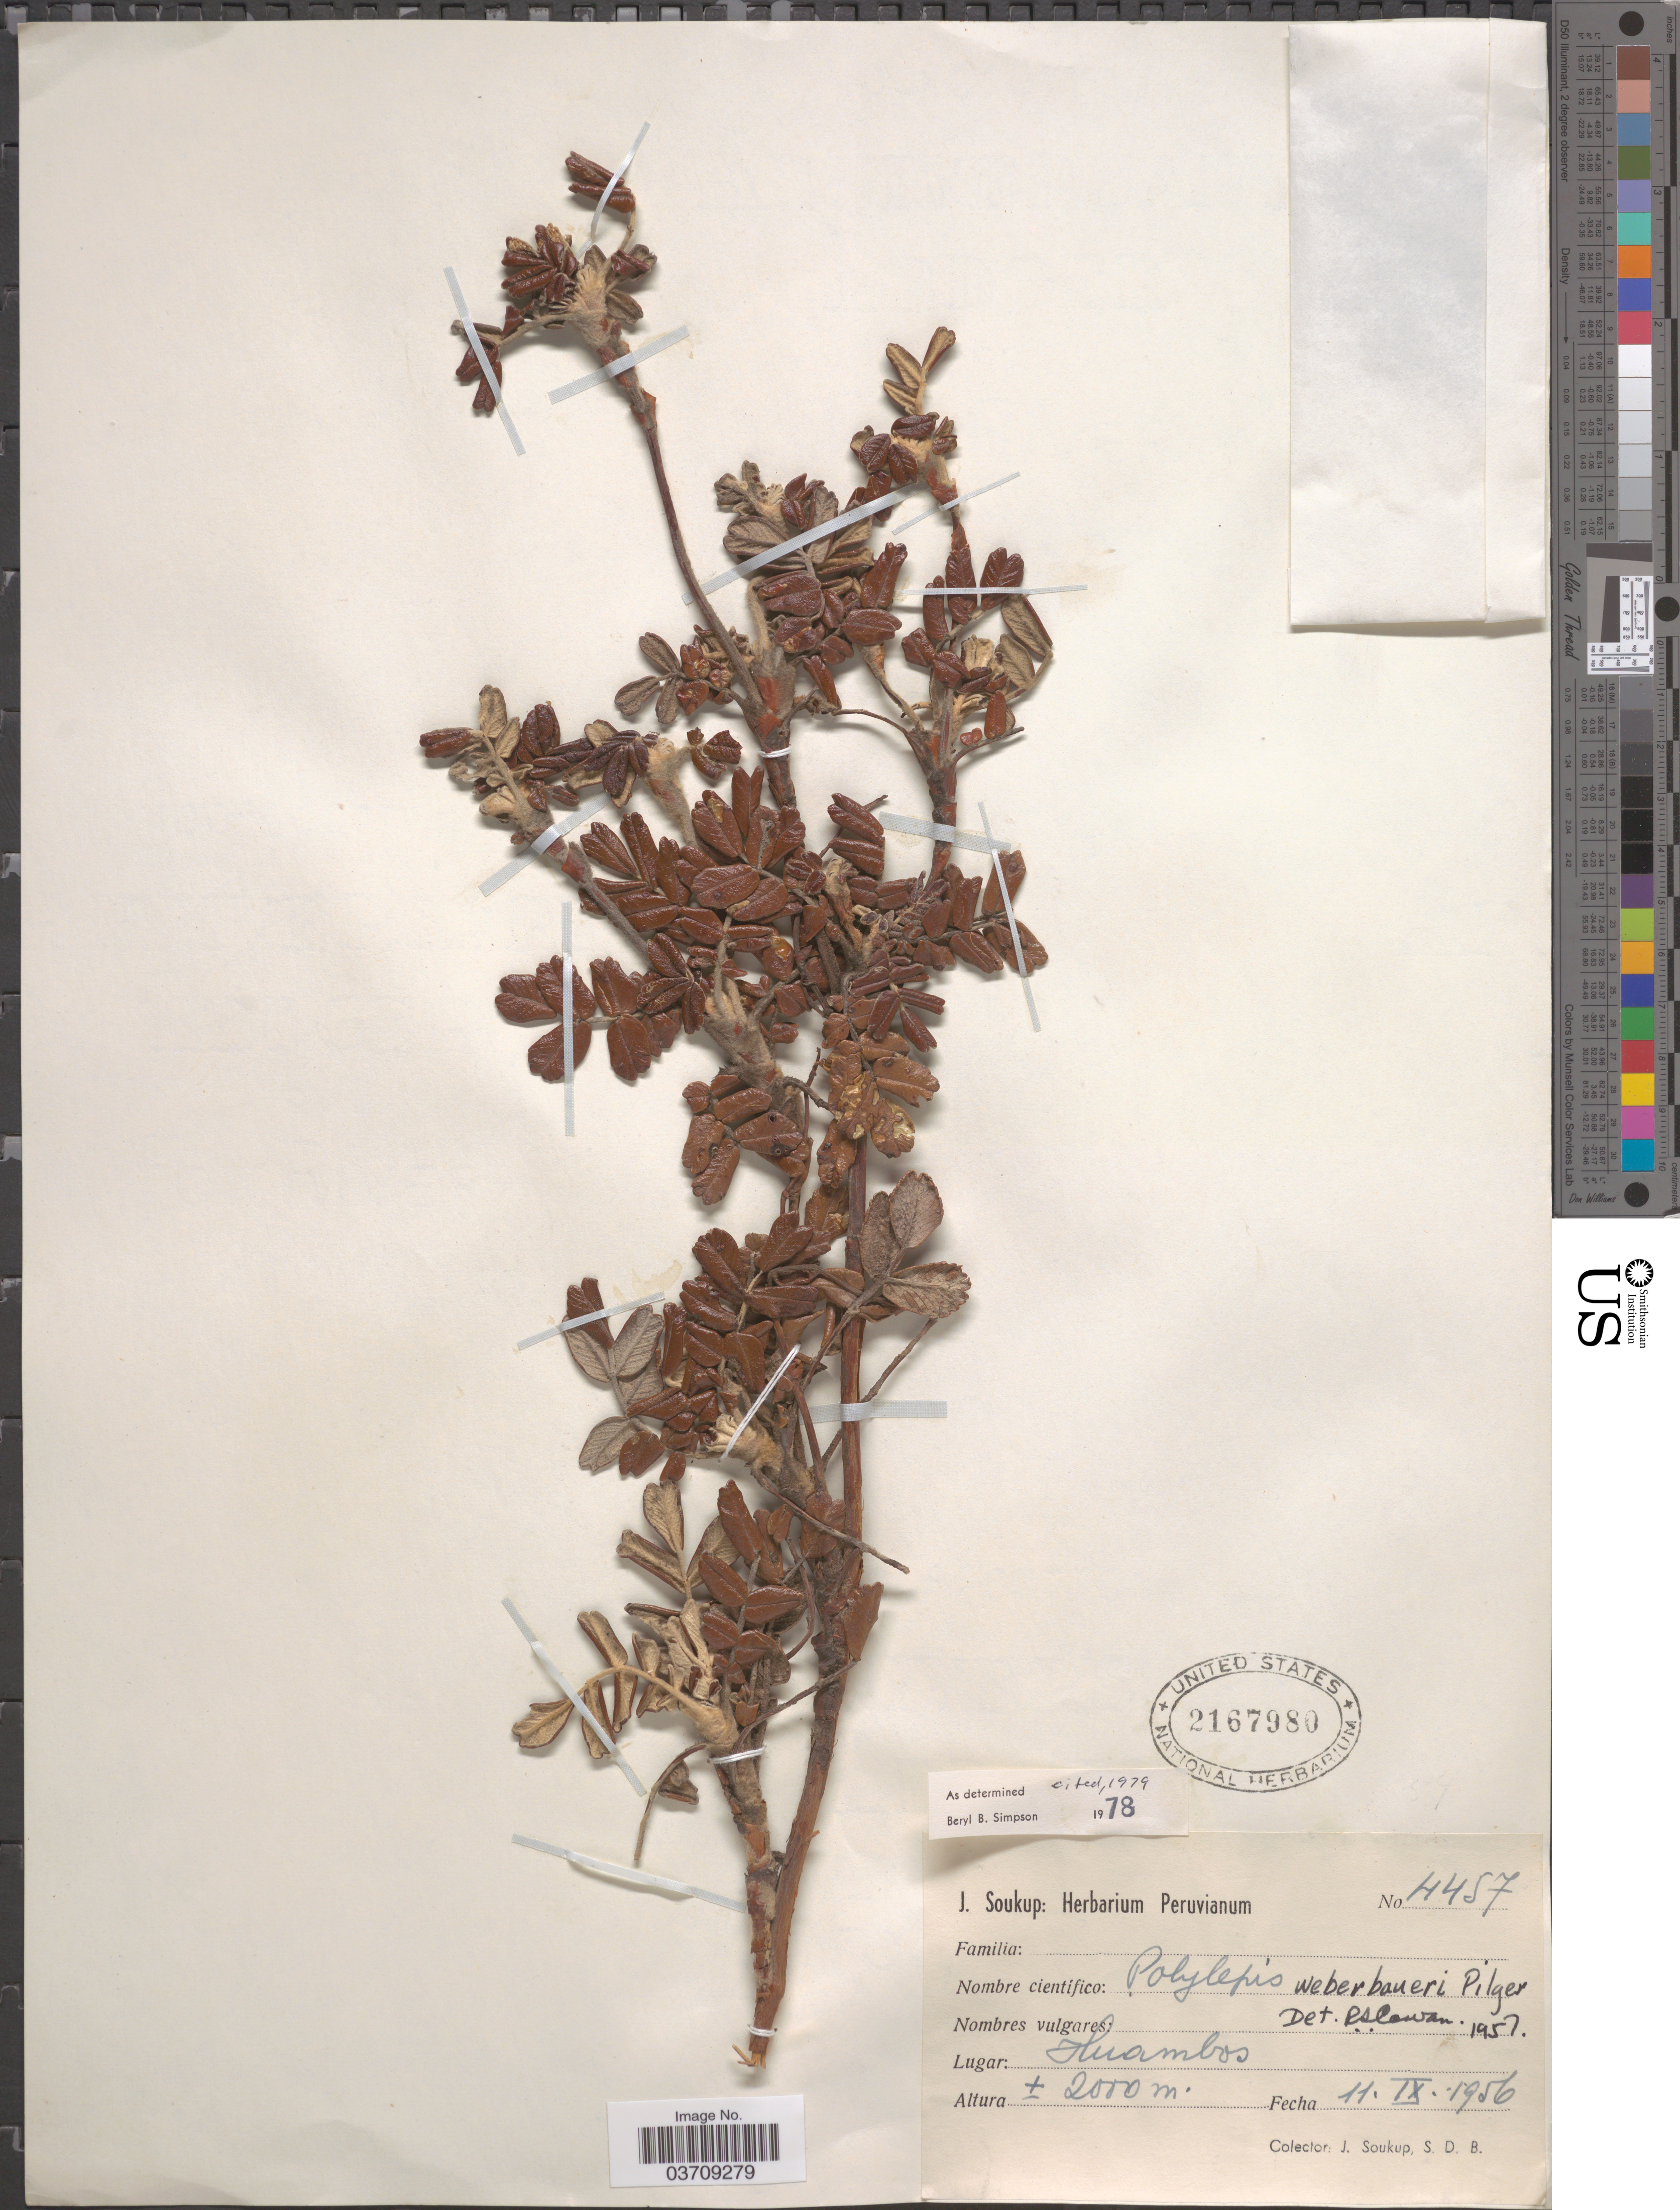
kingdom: Plantae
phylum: Tracheophyta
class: Magnoliopsida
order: Rosales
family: Rosaceae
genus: Polylepis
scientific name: Polylepis weberbaueri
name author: Pilg.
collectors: J. Soukup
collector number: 4457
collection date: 1956-09-11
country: Peru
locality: Huambos.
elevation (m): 2000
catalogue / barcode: US 2167980